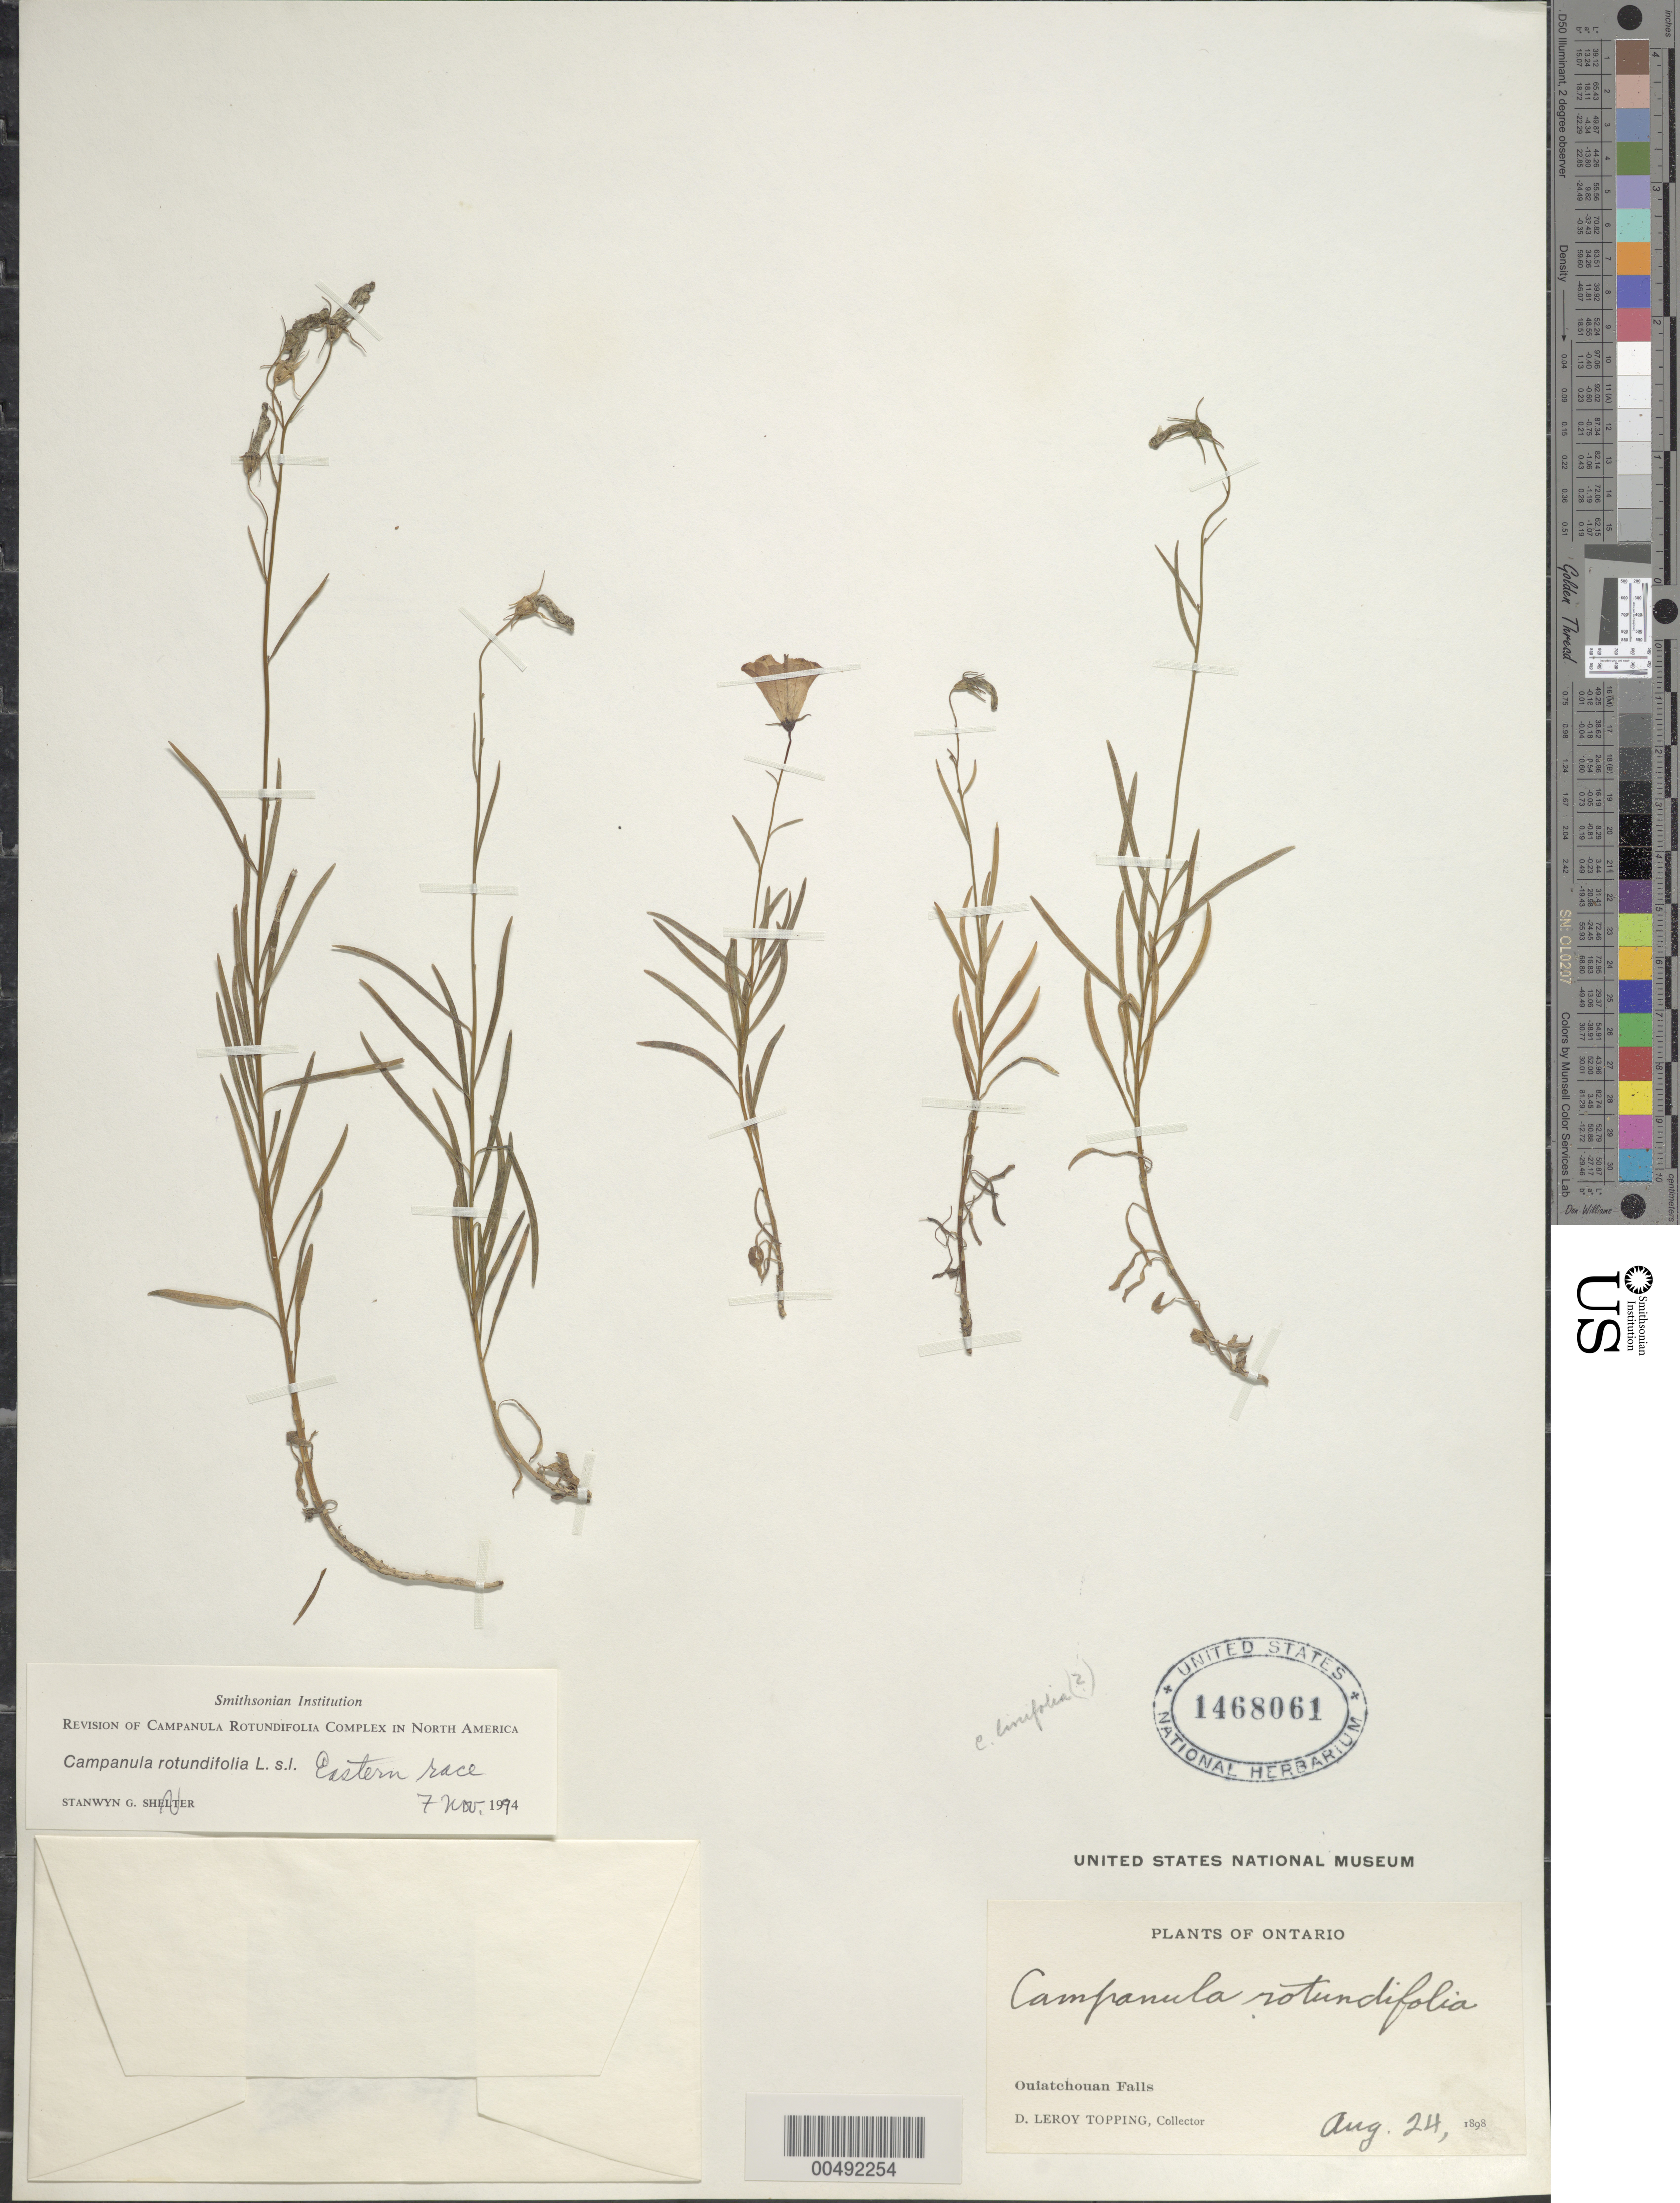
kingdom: Plantae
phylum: Tracheophyta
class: Magnoliopsida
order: Asterales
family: Campanulaceae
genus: Campanula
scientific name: Campanula rotundifolia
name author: L.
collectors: D. L. Topping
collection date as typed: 24 Aug 1898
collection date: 1898-08-24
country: Canada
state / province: Ontario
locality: Ouiatchouan Falls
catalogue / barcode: US 1468061